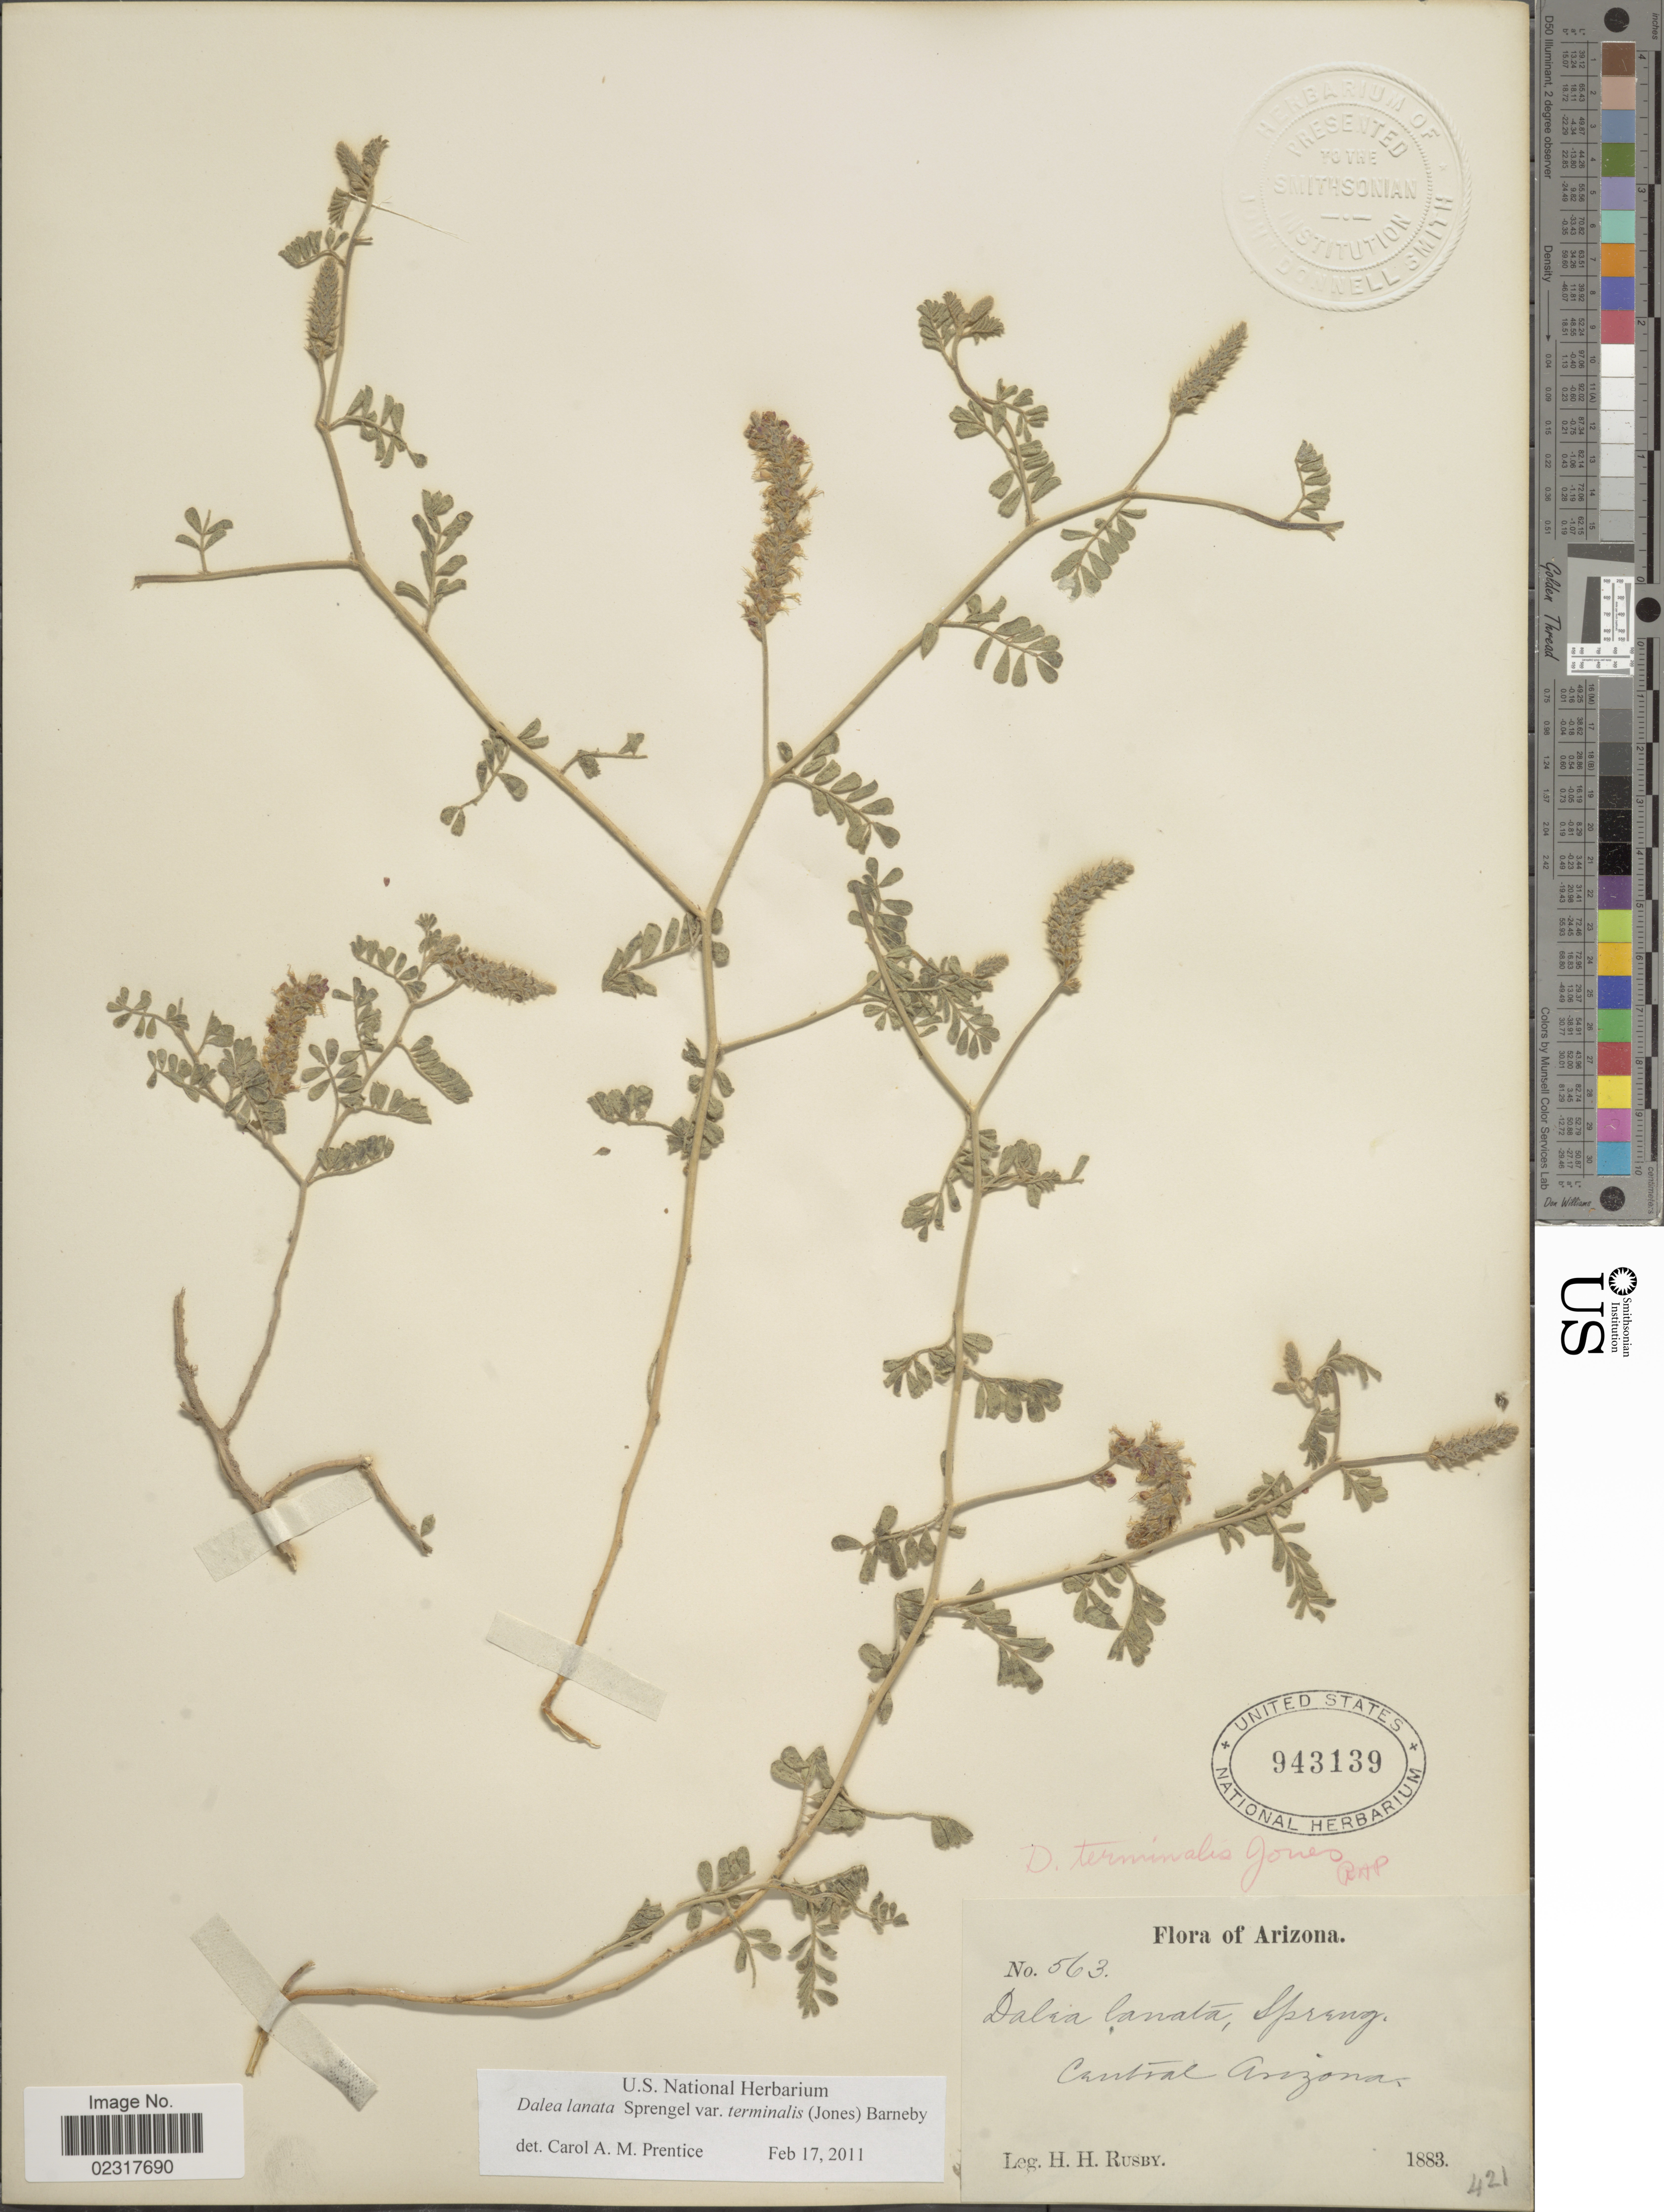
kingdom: Plantae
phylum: Tracheophyta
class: Magnoliopsida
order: Fabales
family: Fabaceae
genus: Dalea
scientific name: Dalea lanata var. terminalis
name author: (M.E. Jones) Barneby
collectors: H. H. Rusby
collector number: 563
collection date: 1883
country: United States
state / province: Arizona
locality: Central Arizona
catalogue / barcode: US 943139